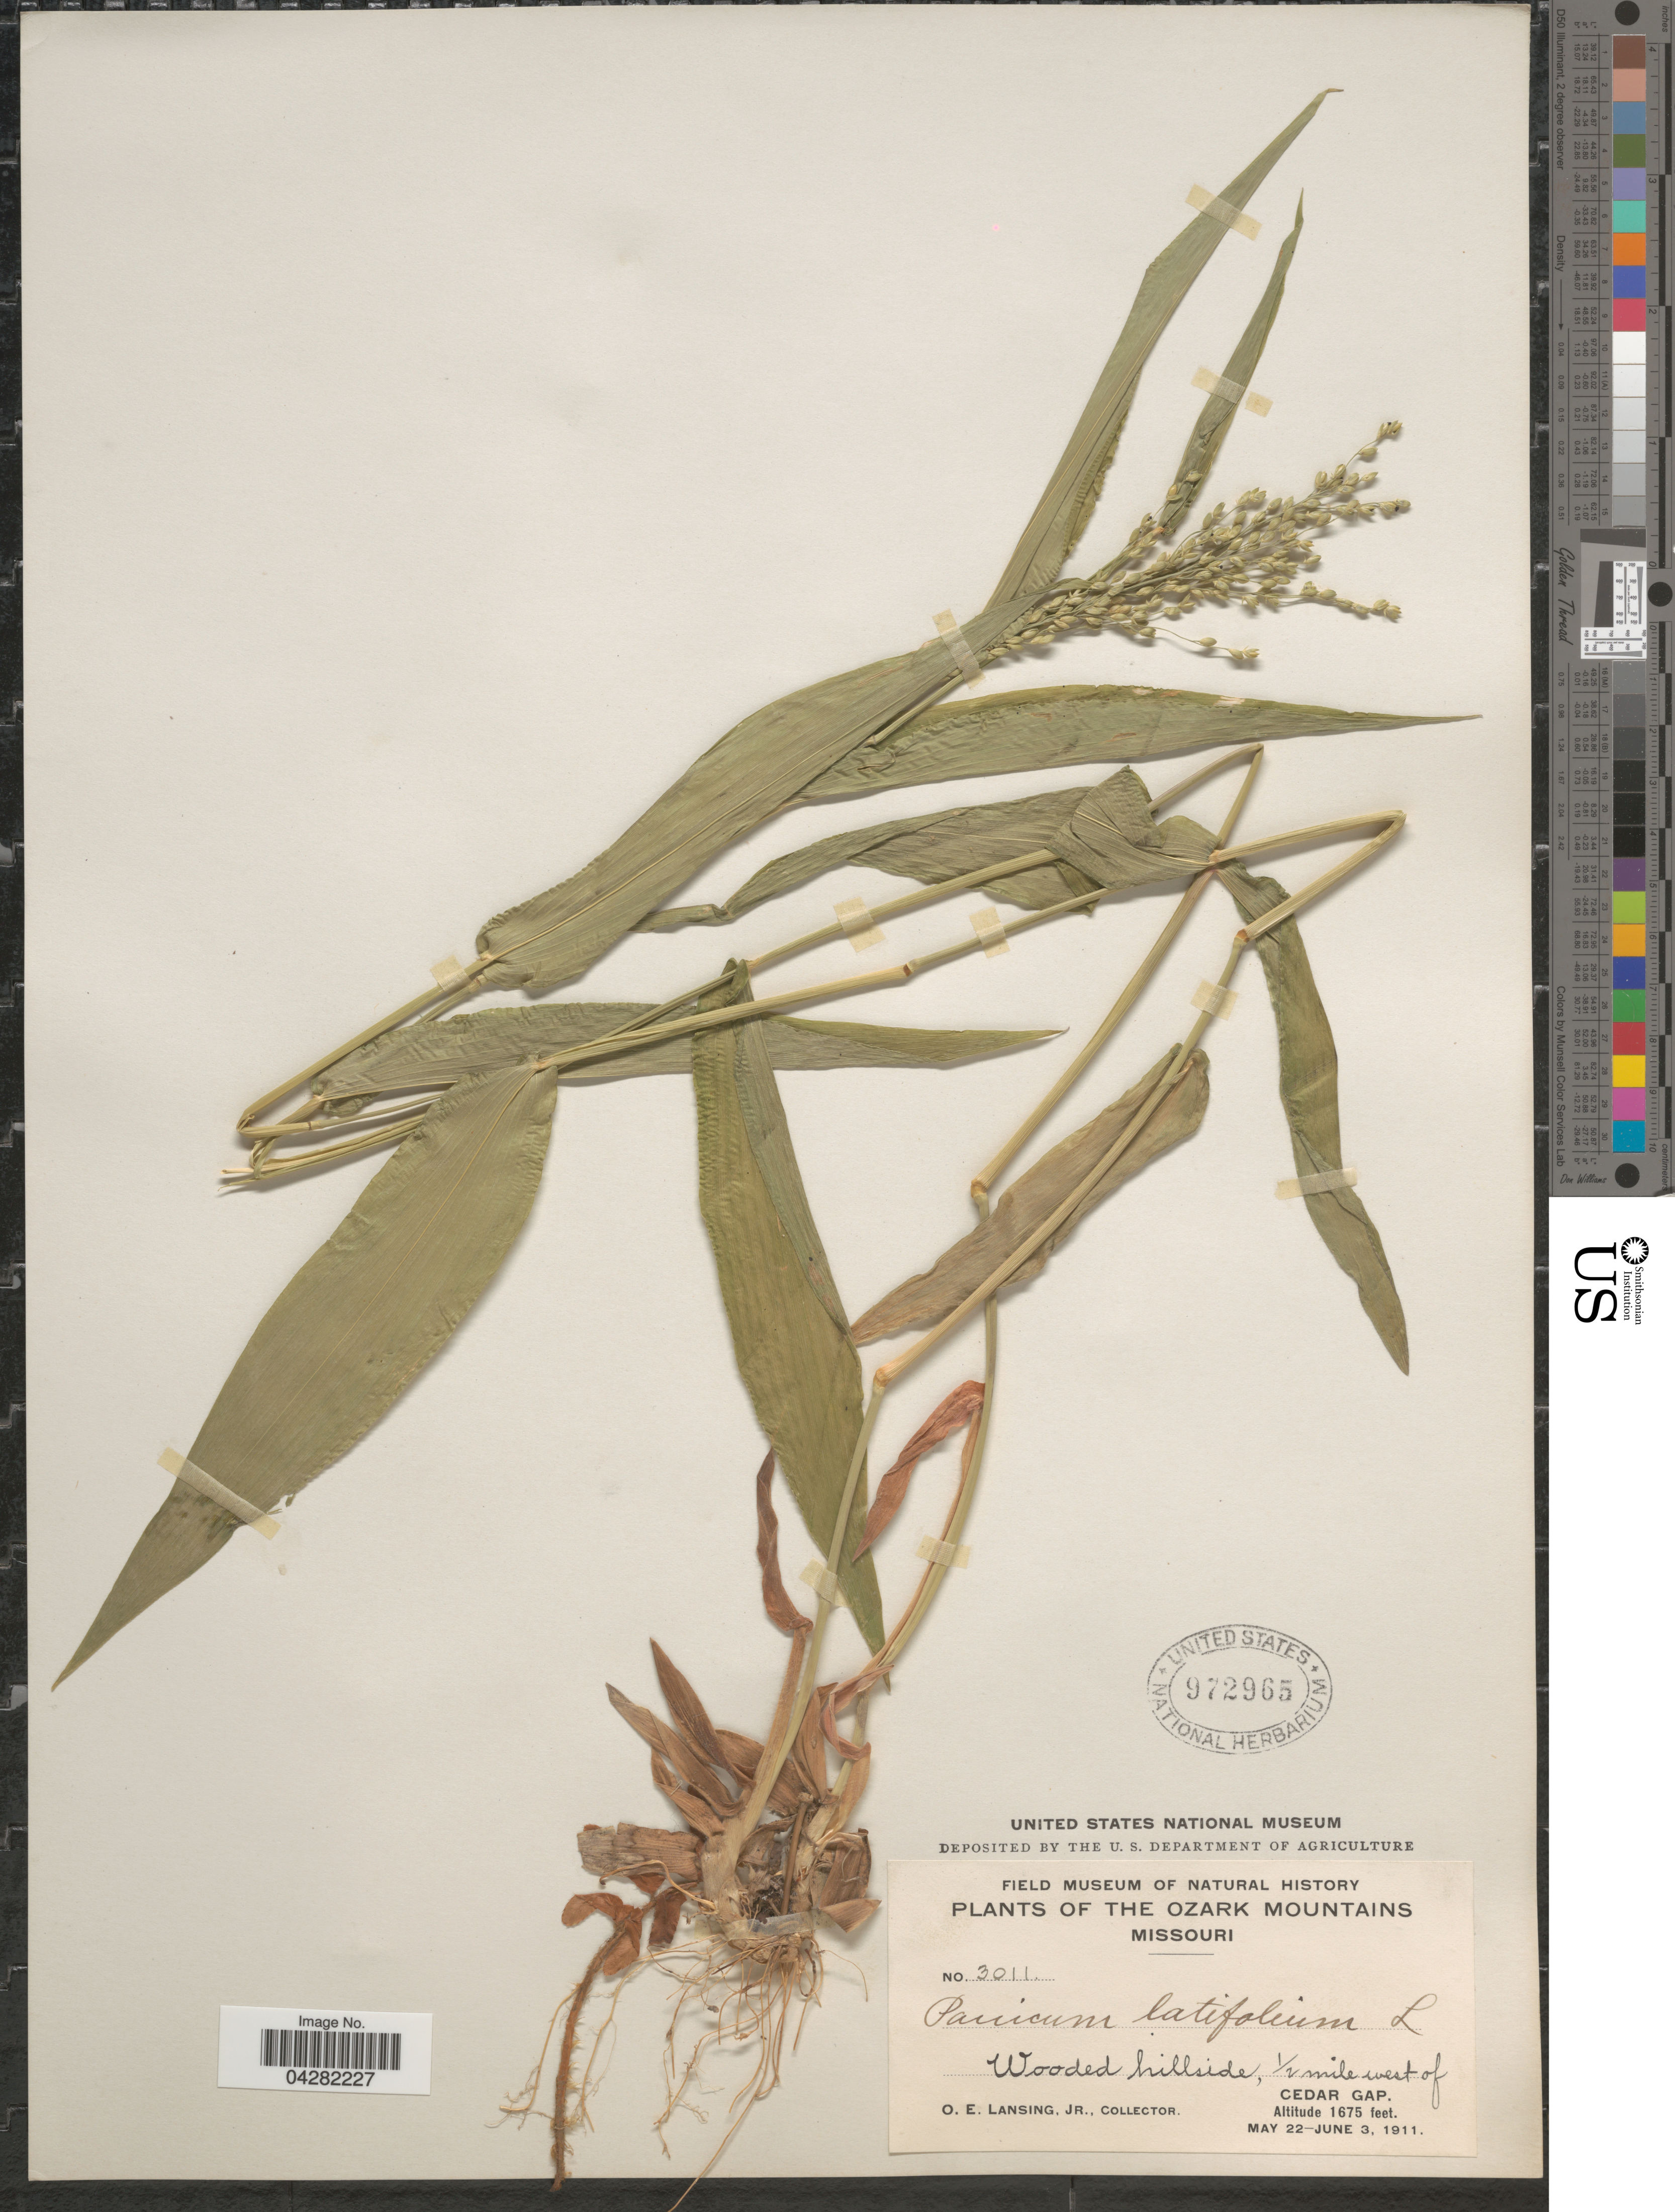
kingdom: Plantae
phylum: Tracheophyta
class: Liliopsida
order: Poales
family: Poaceae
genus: Dichanthelium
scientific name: Dichanthelium laxiflorum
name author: (Lam.) Gould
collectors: O. Lansing Jr.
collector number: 3011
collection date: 1911-05-22/1911-06-03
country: United States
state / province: Missouri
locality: The Ozark Mountains. Wooded hillside, ½ mile west of Cedar Gap.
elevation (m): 511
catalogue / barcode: US 972965